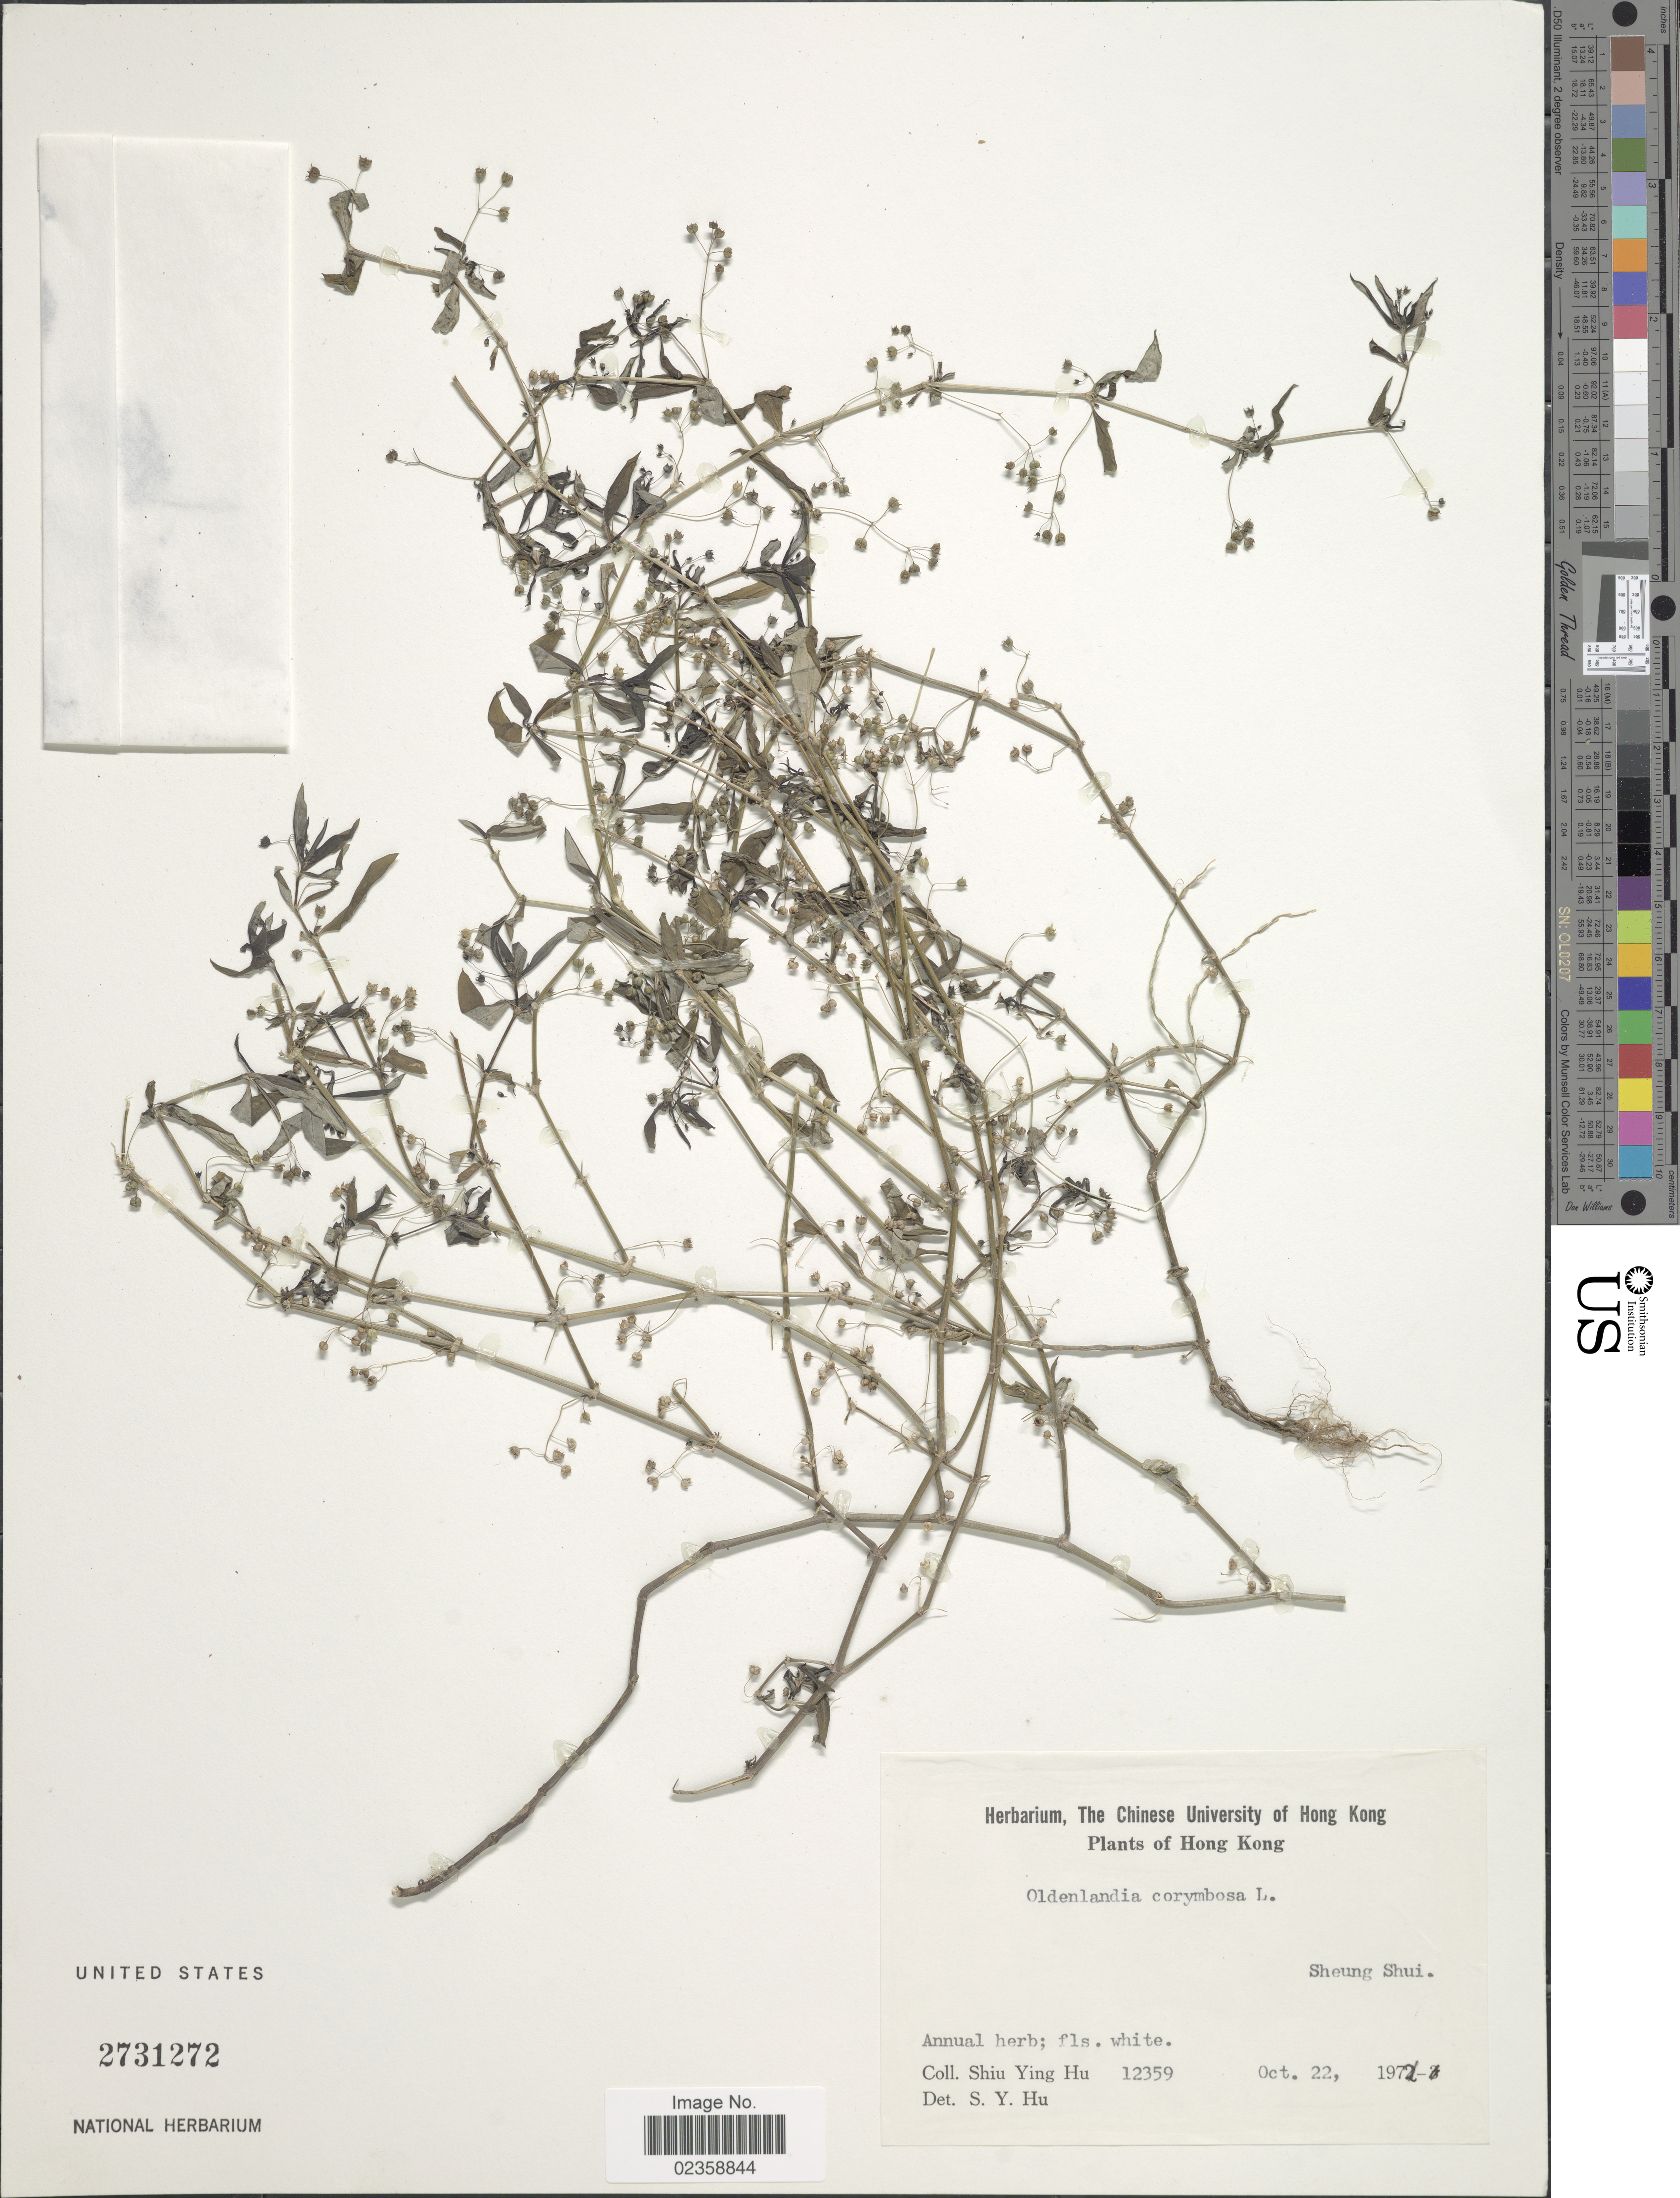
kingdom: Plantae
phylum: Tracheophyta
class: Magnoliopsida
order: Gentianales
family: Rubiaceae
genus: Oldenlandia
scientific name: Oldenlandia corymbosa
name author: L.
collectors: S. Y. Hu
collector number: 12359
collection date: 1972-10-22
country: China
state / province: Hong Kong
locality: Sheung Shui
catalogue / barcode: US 2731272